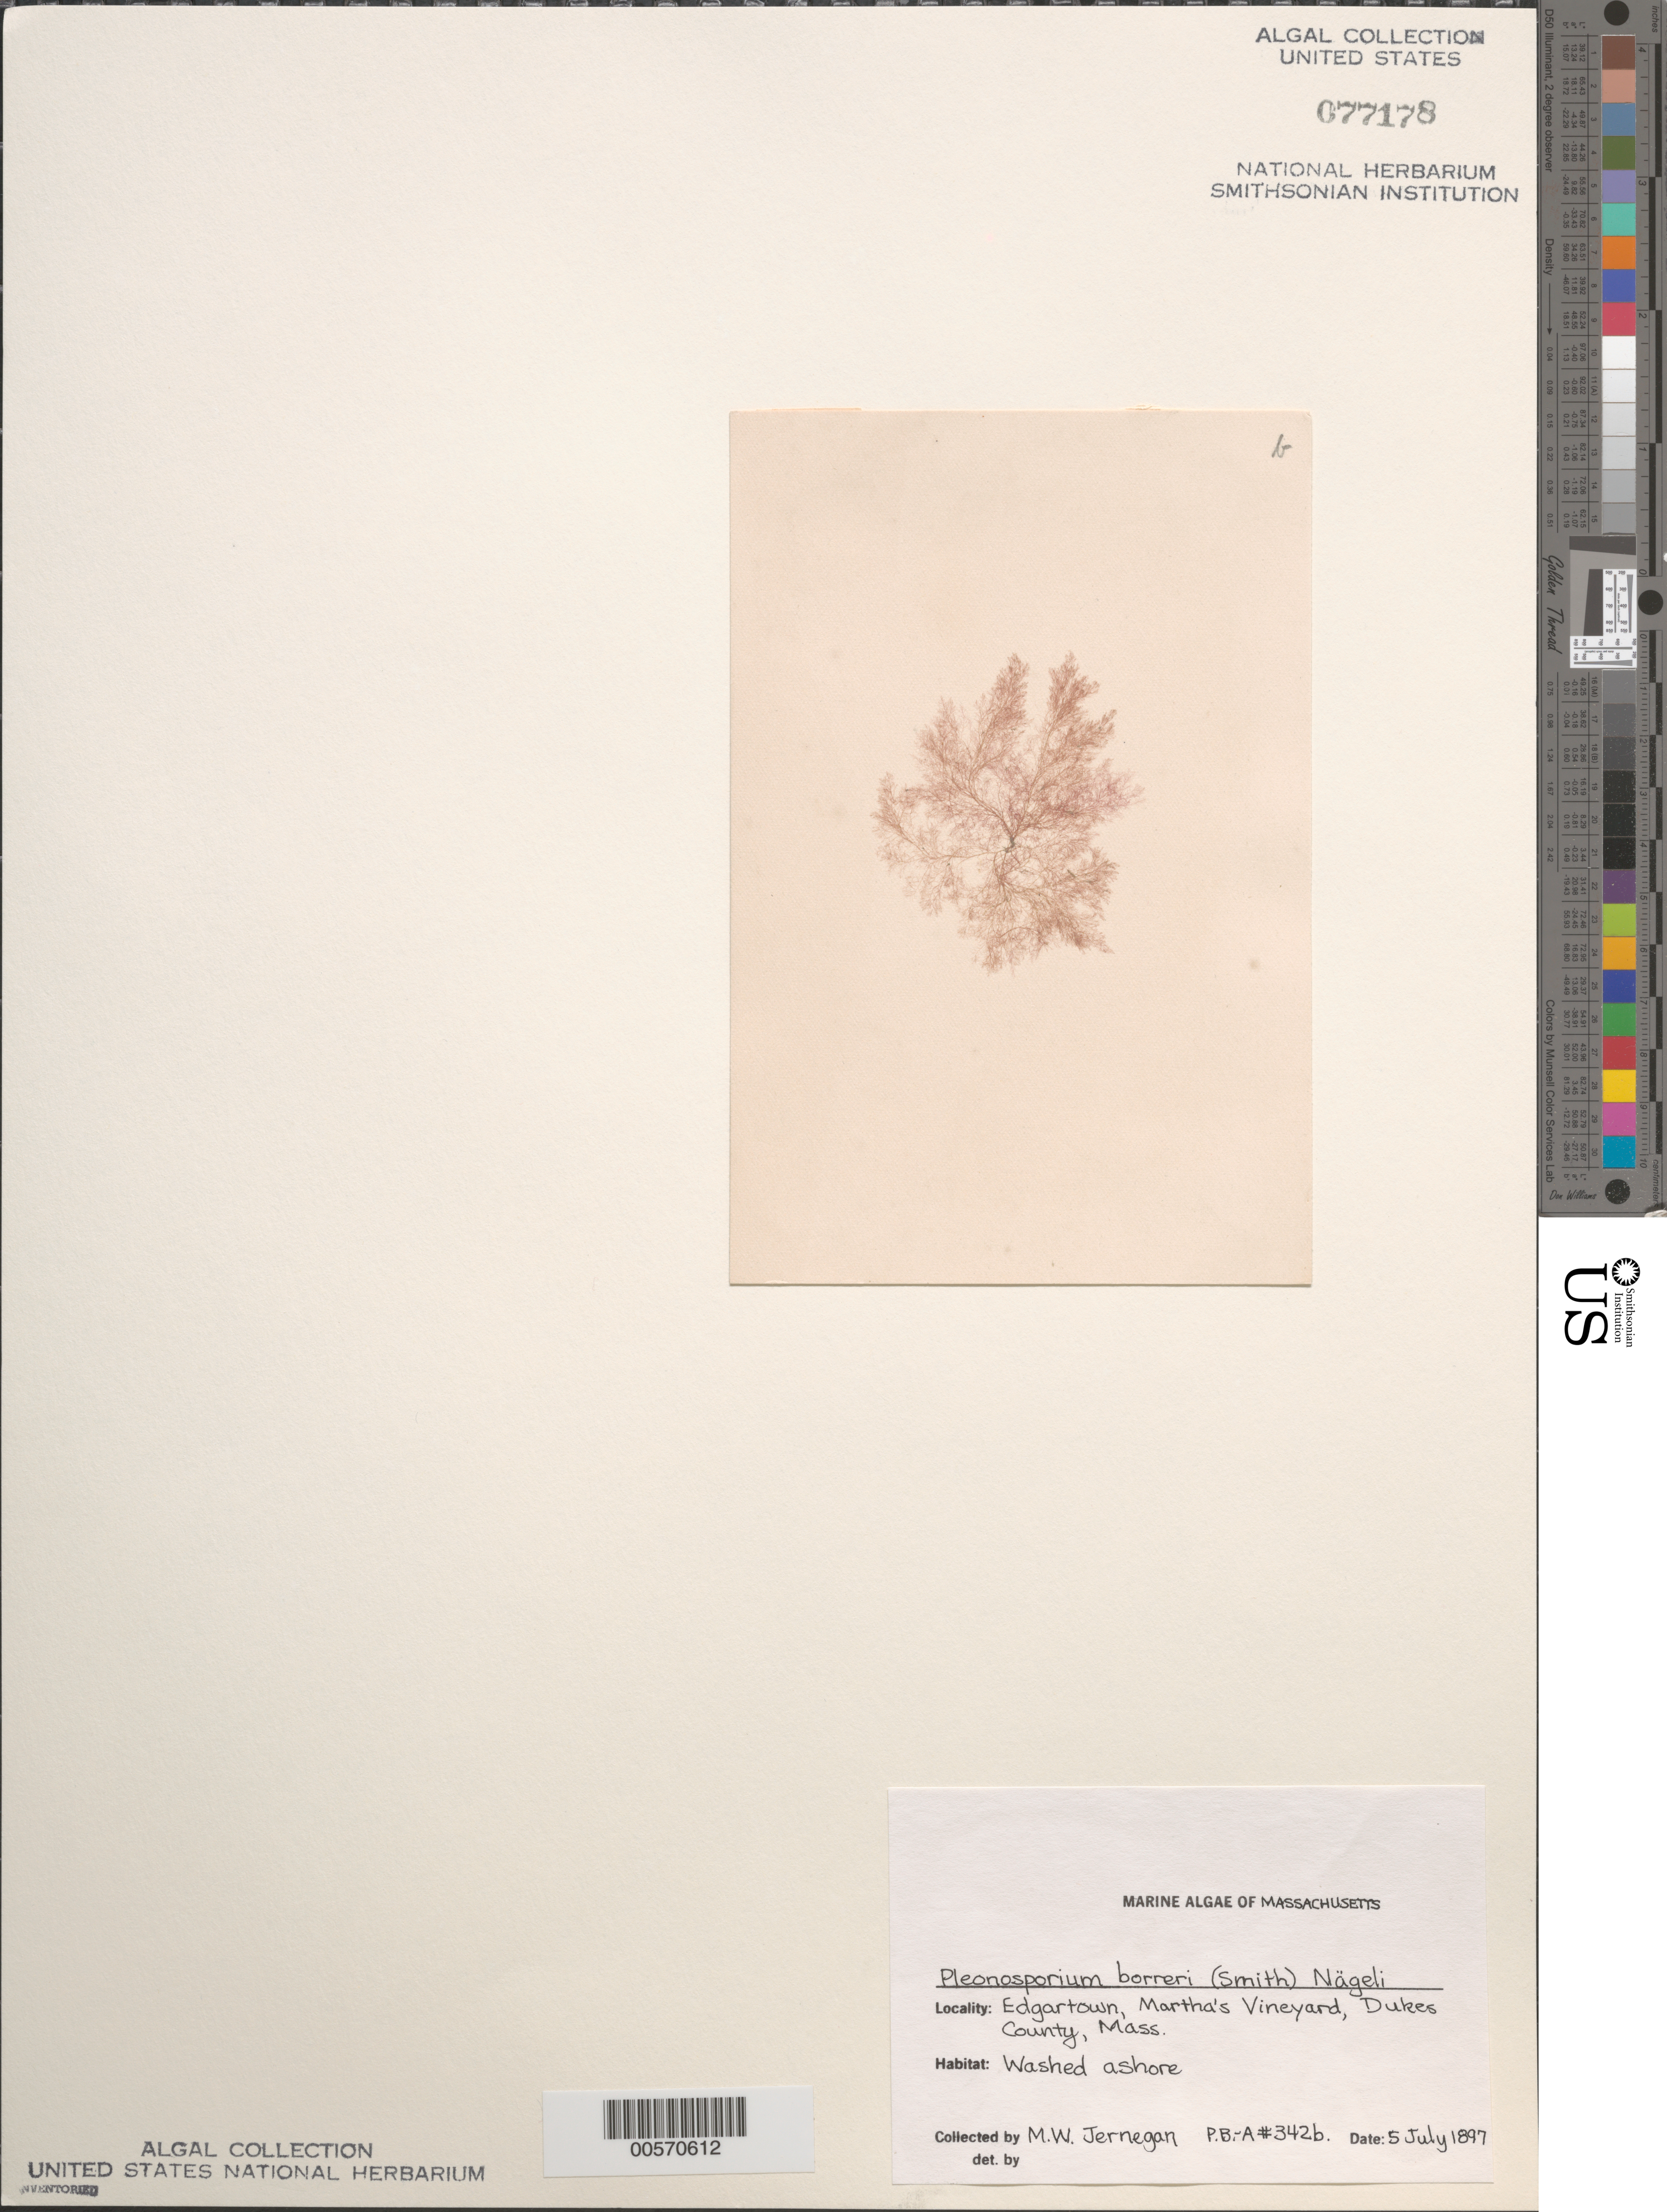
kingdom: Plantae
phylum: Rhodophyta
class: Florideophyceae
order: Ceramiales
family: Wrangeliaceae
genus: Pleonosporium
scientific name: Pleonosporium borreri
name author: (Sm.) Näg.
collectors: M. Jernegan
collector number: PB-A 342b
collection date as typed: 05 Jul 1897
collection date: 1897-07-05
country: United States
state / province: Massachusetts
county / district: Dukes County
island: Martha's Vineyard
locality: Edgartown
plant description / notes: Collins, Holden & Setchell, Phycotheca Boreali-Americana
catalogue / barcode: US 77178